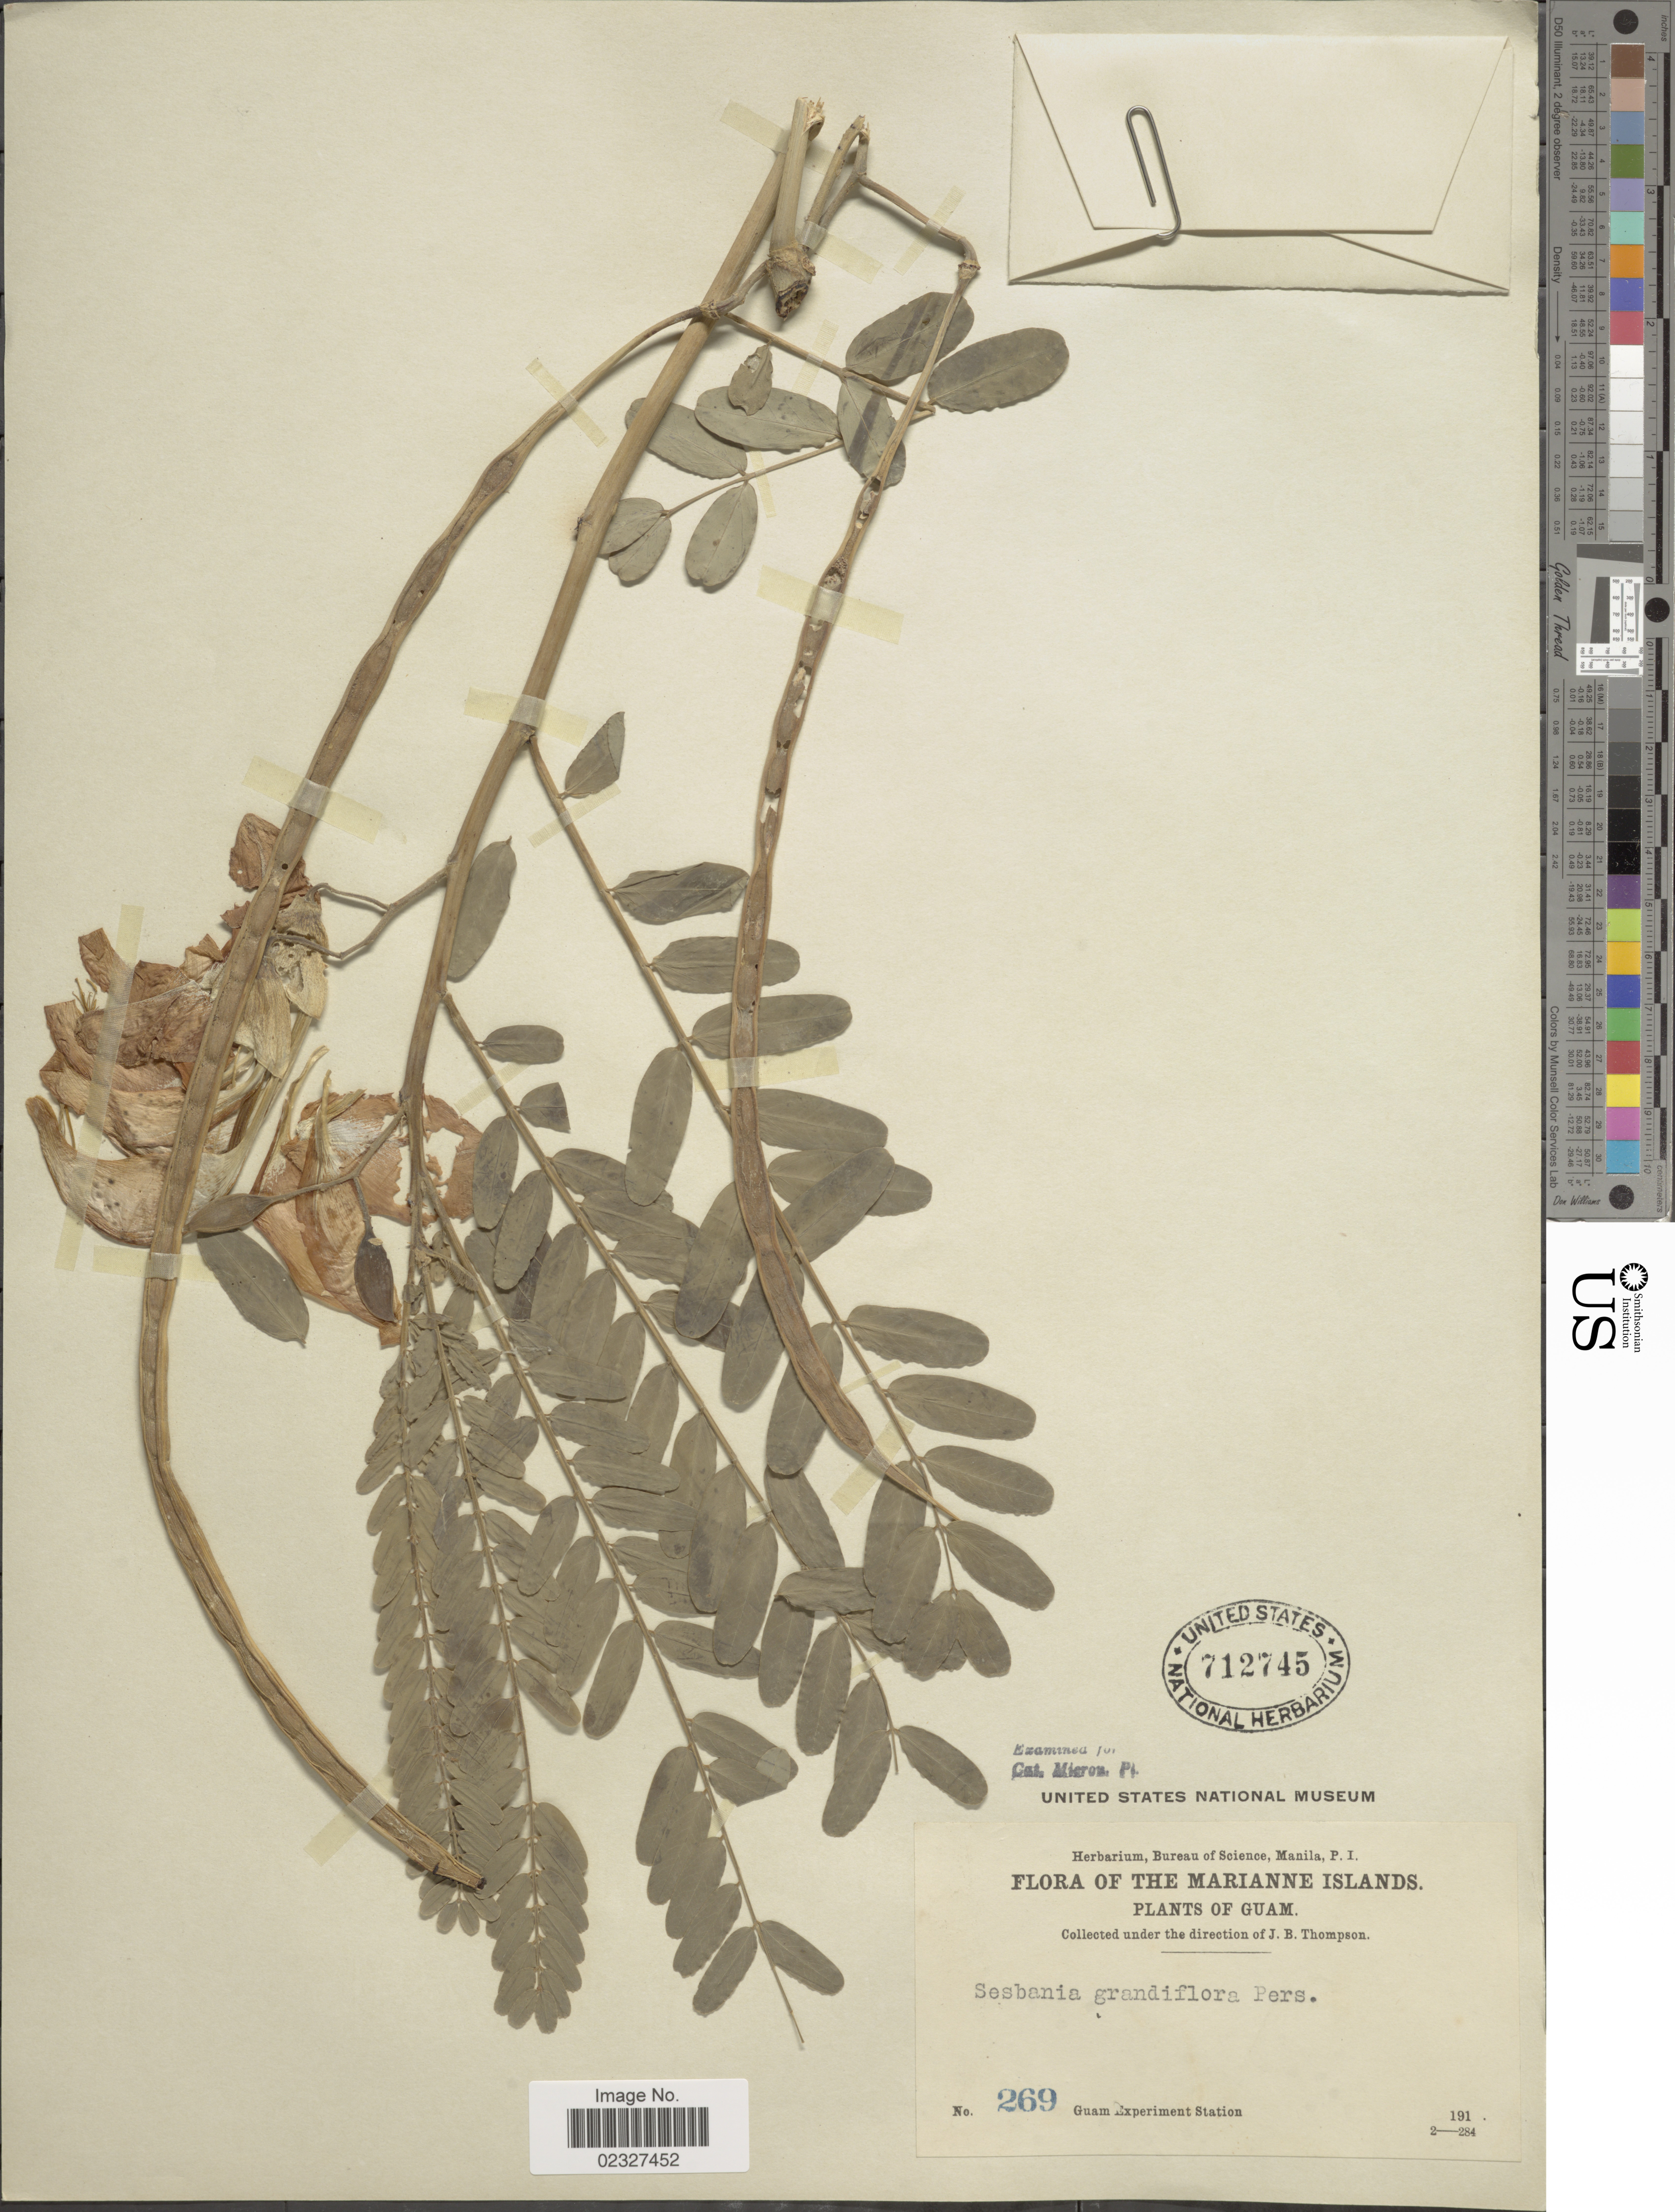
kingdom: Plantae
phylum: Tracheophyta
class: Magnoliopsida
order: Fabales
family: Fabaceae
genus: Sesbania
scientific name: Sesbania grandiflora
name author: (L.) Poir.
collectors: J. B. Thompson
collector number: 269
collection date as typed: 191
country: Guam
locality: Marianne Islands, Guam, Guam Experiment Station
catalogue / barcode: US 712745